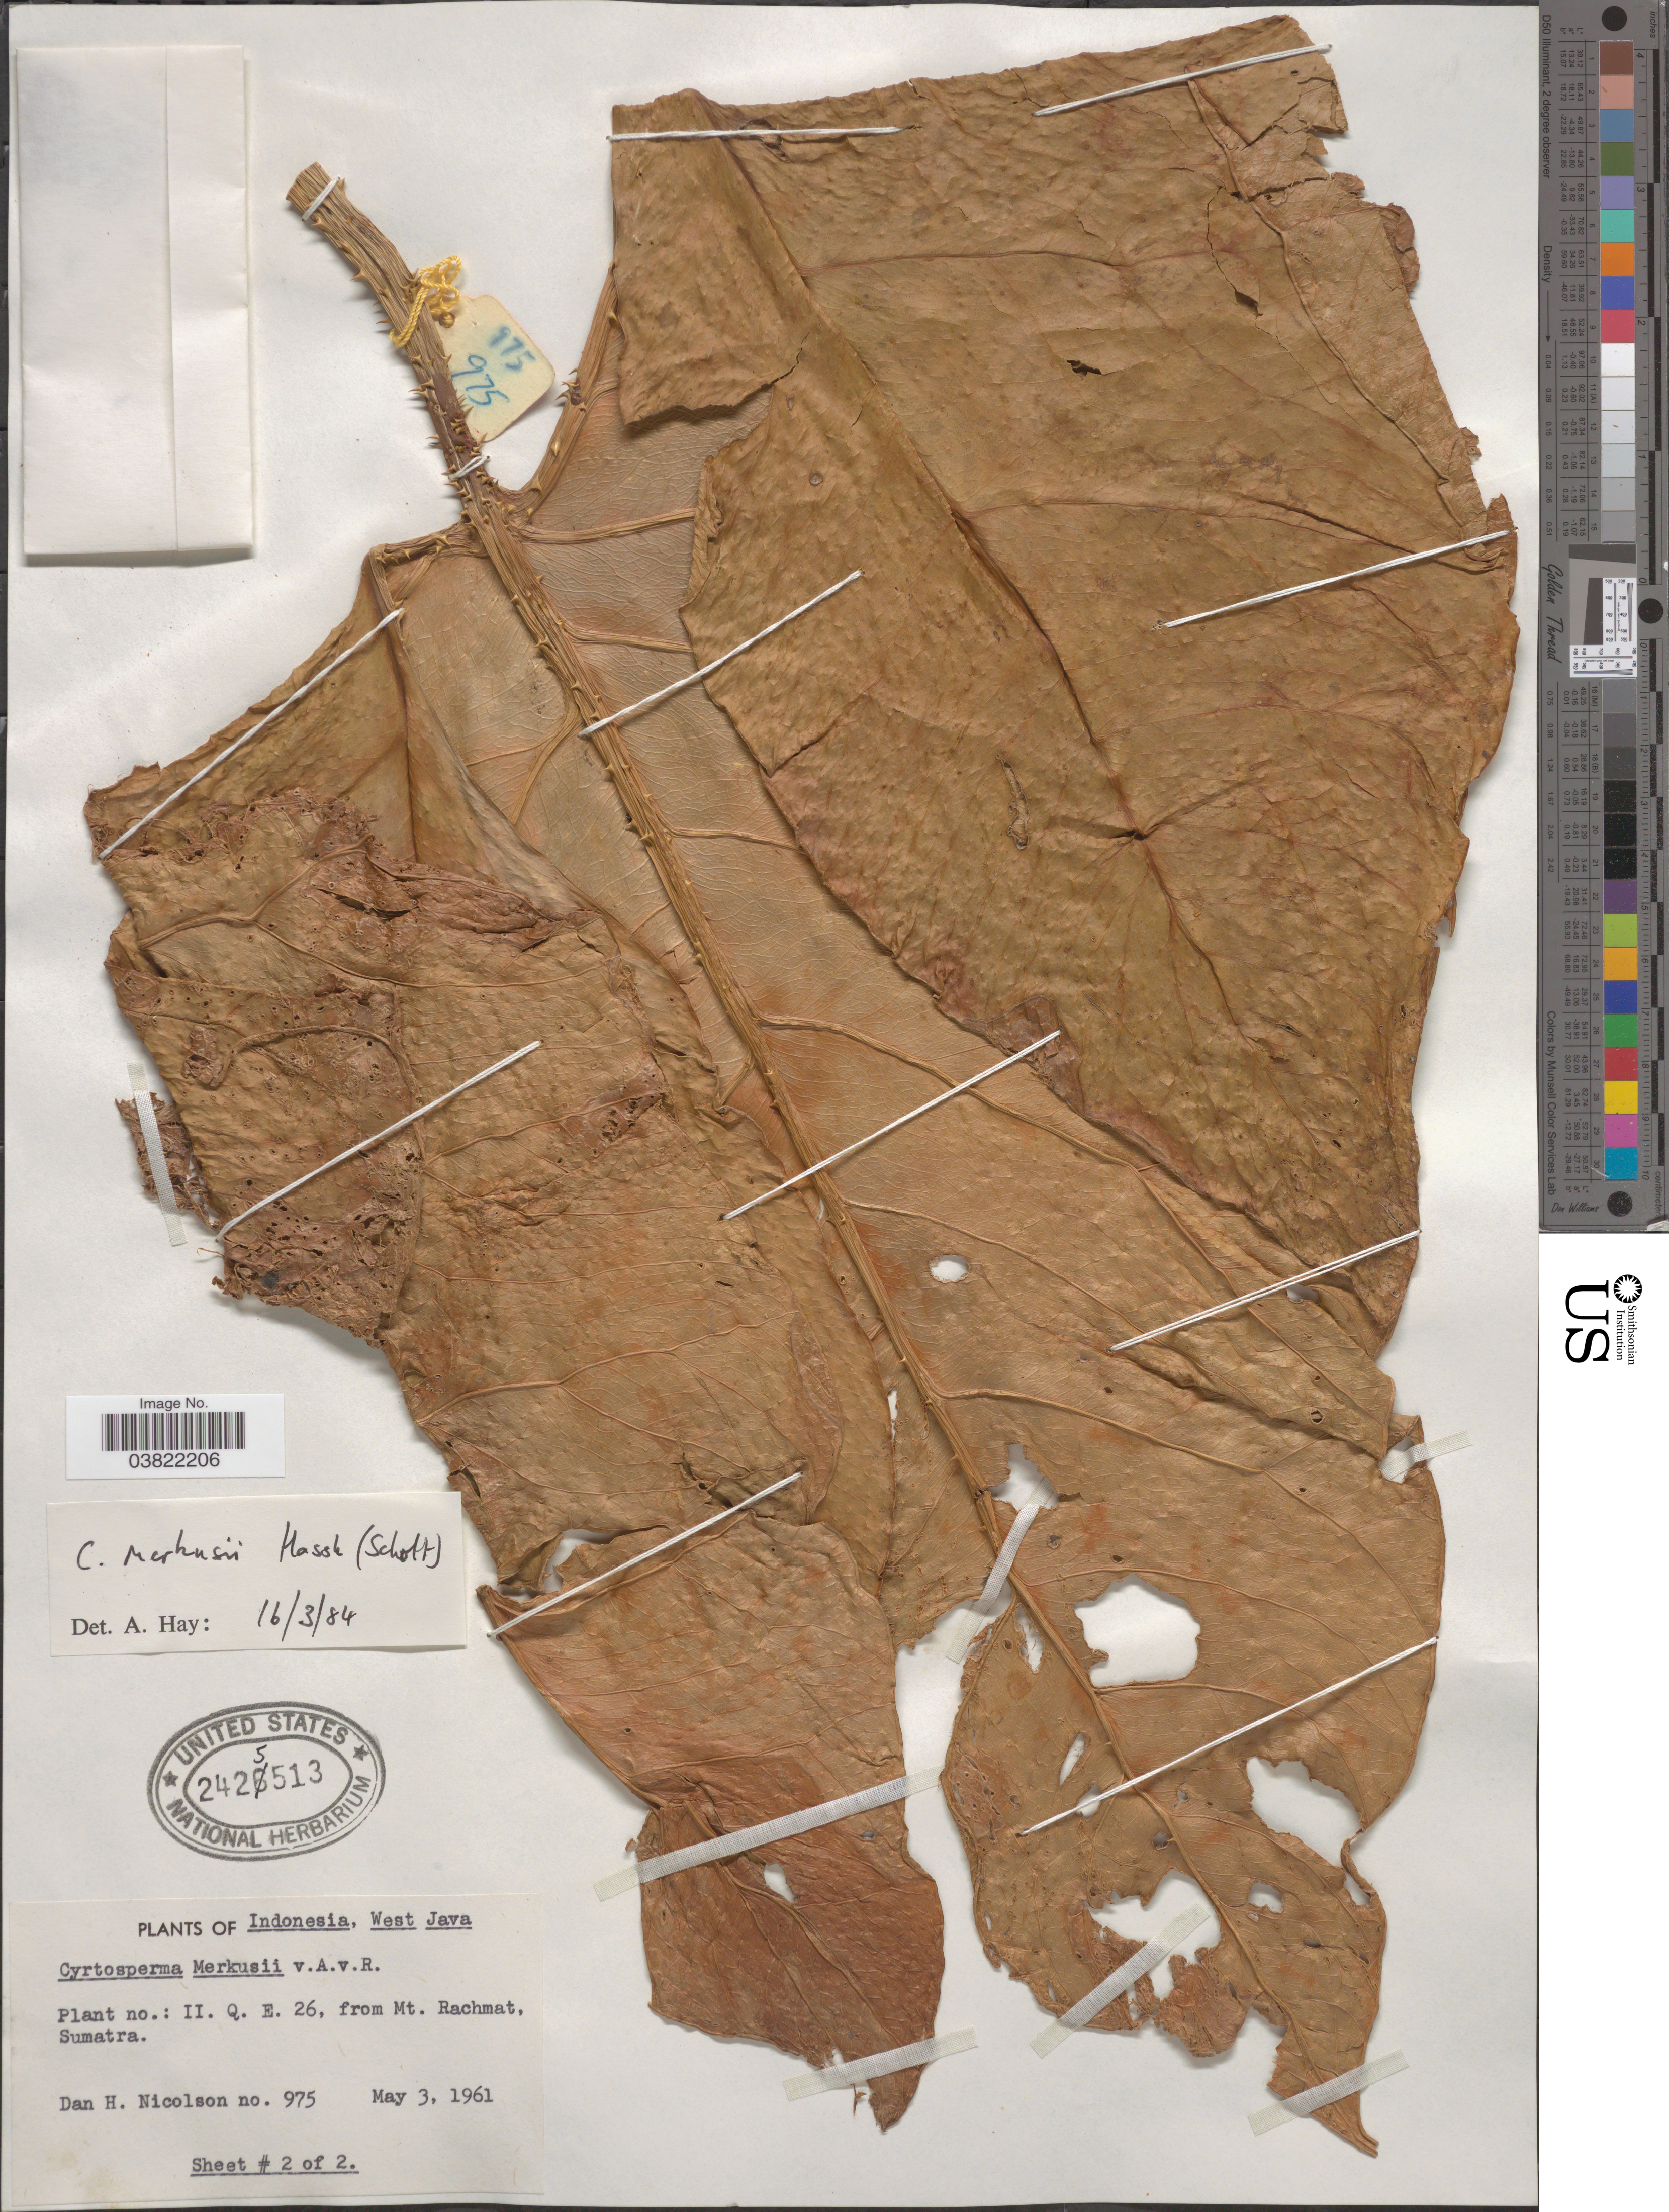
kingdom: Plantae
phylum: Tracheophyta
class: Liliopsida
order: Alismatales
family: Araceae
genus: Cyrtosperma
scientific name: Cyrtosperma merkusii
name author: (Hassk.) Schott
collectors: D. H. Nicolson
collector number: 975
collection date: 1961-05-03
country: Indonesia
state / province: Java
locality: West Java. Q. E. 26, from Mt. Rachmat.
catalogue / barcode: US 2425513